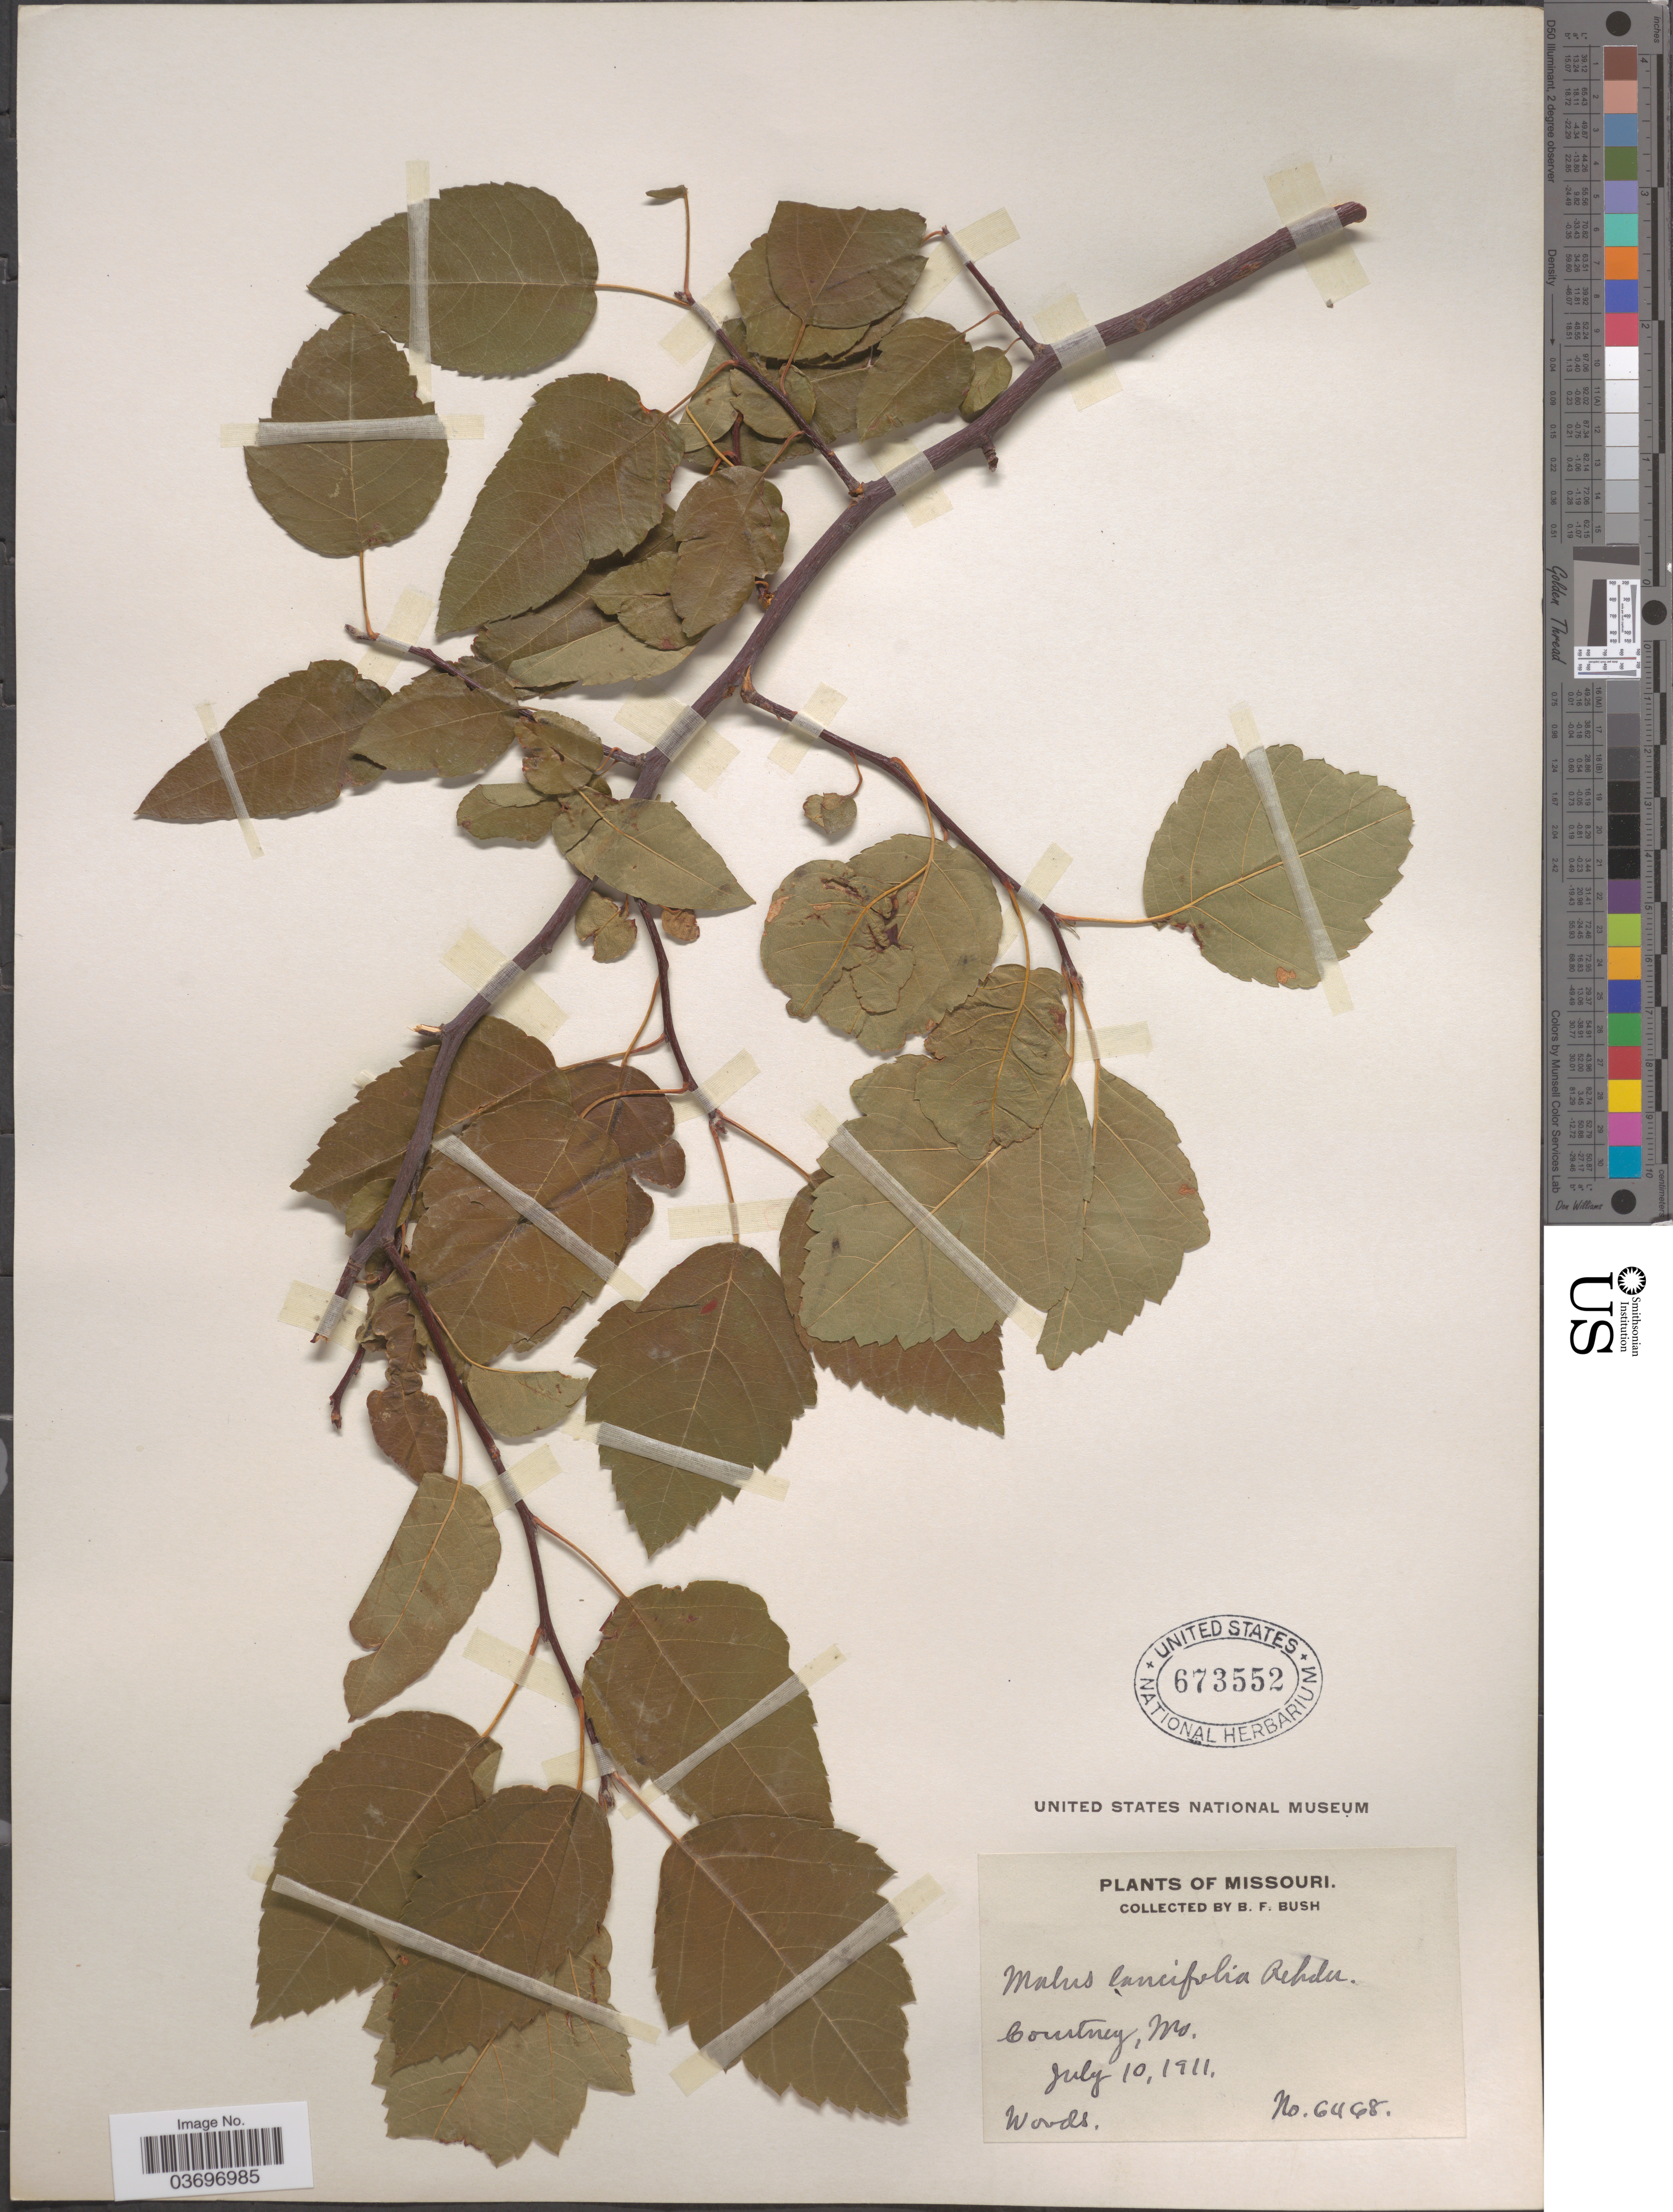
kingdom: Plantae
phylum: Tracheophyta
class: Magnoliopsida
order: Rosales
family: Rosaceae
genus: Malus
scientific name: Malus lancifolia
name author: Rehder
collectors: B. F. Bush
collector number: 6468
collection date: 1911-07-10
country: United States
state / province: Missouri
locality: Courtney.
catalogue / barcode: US 673552